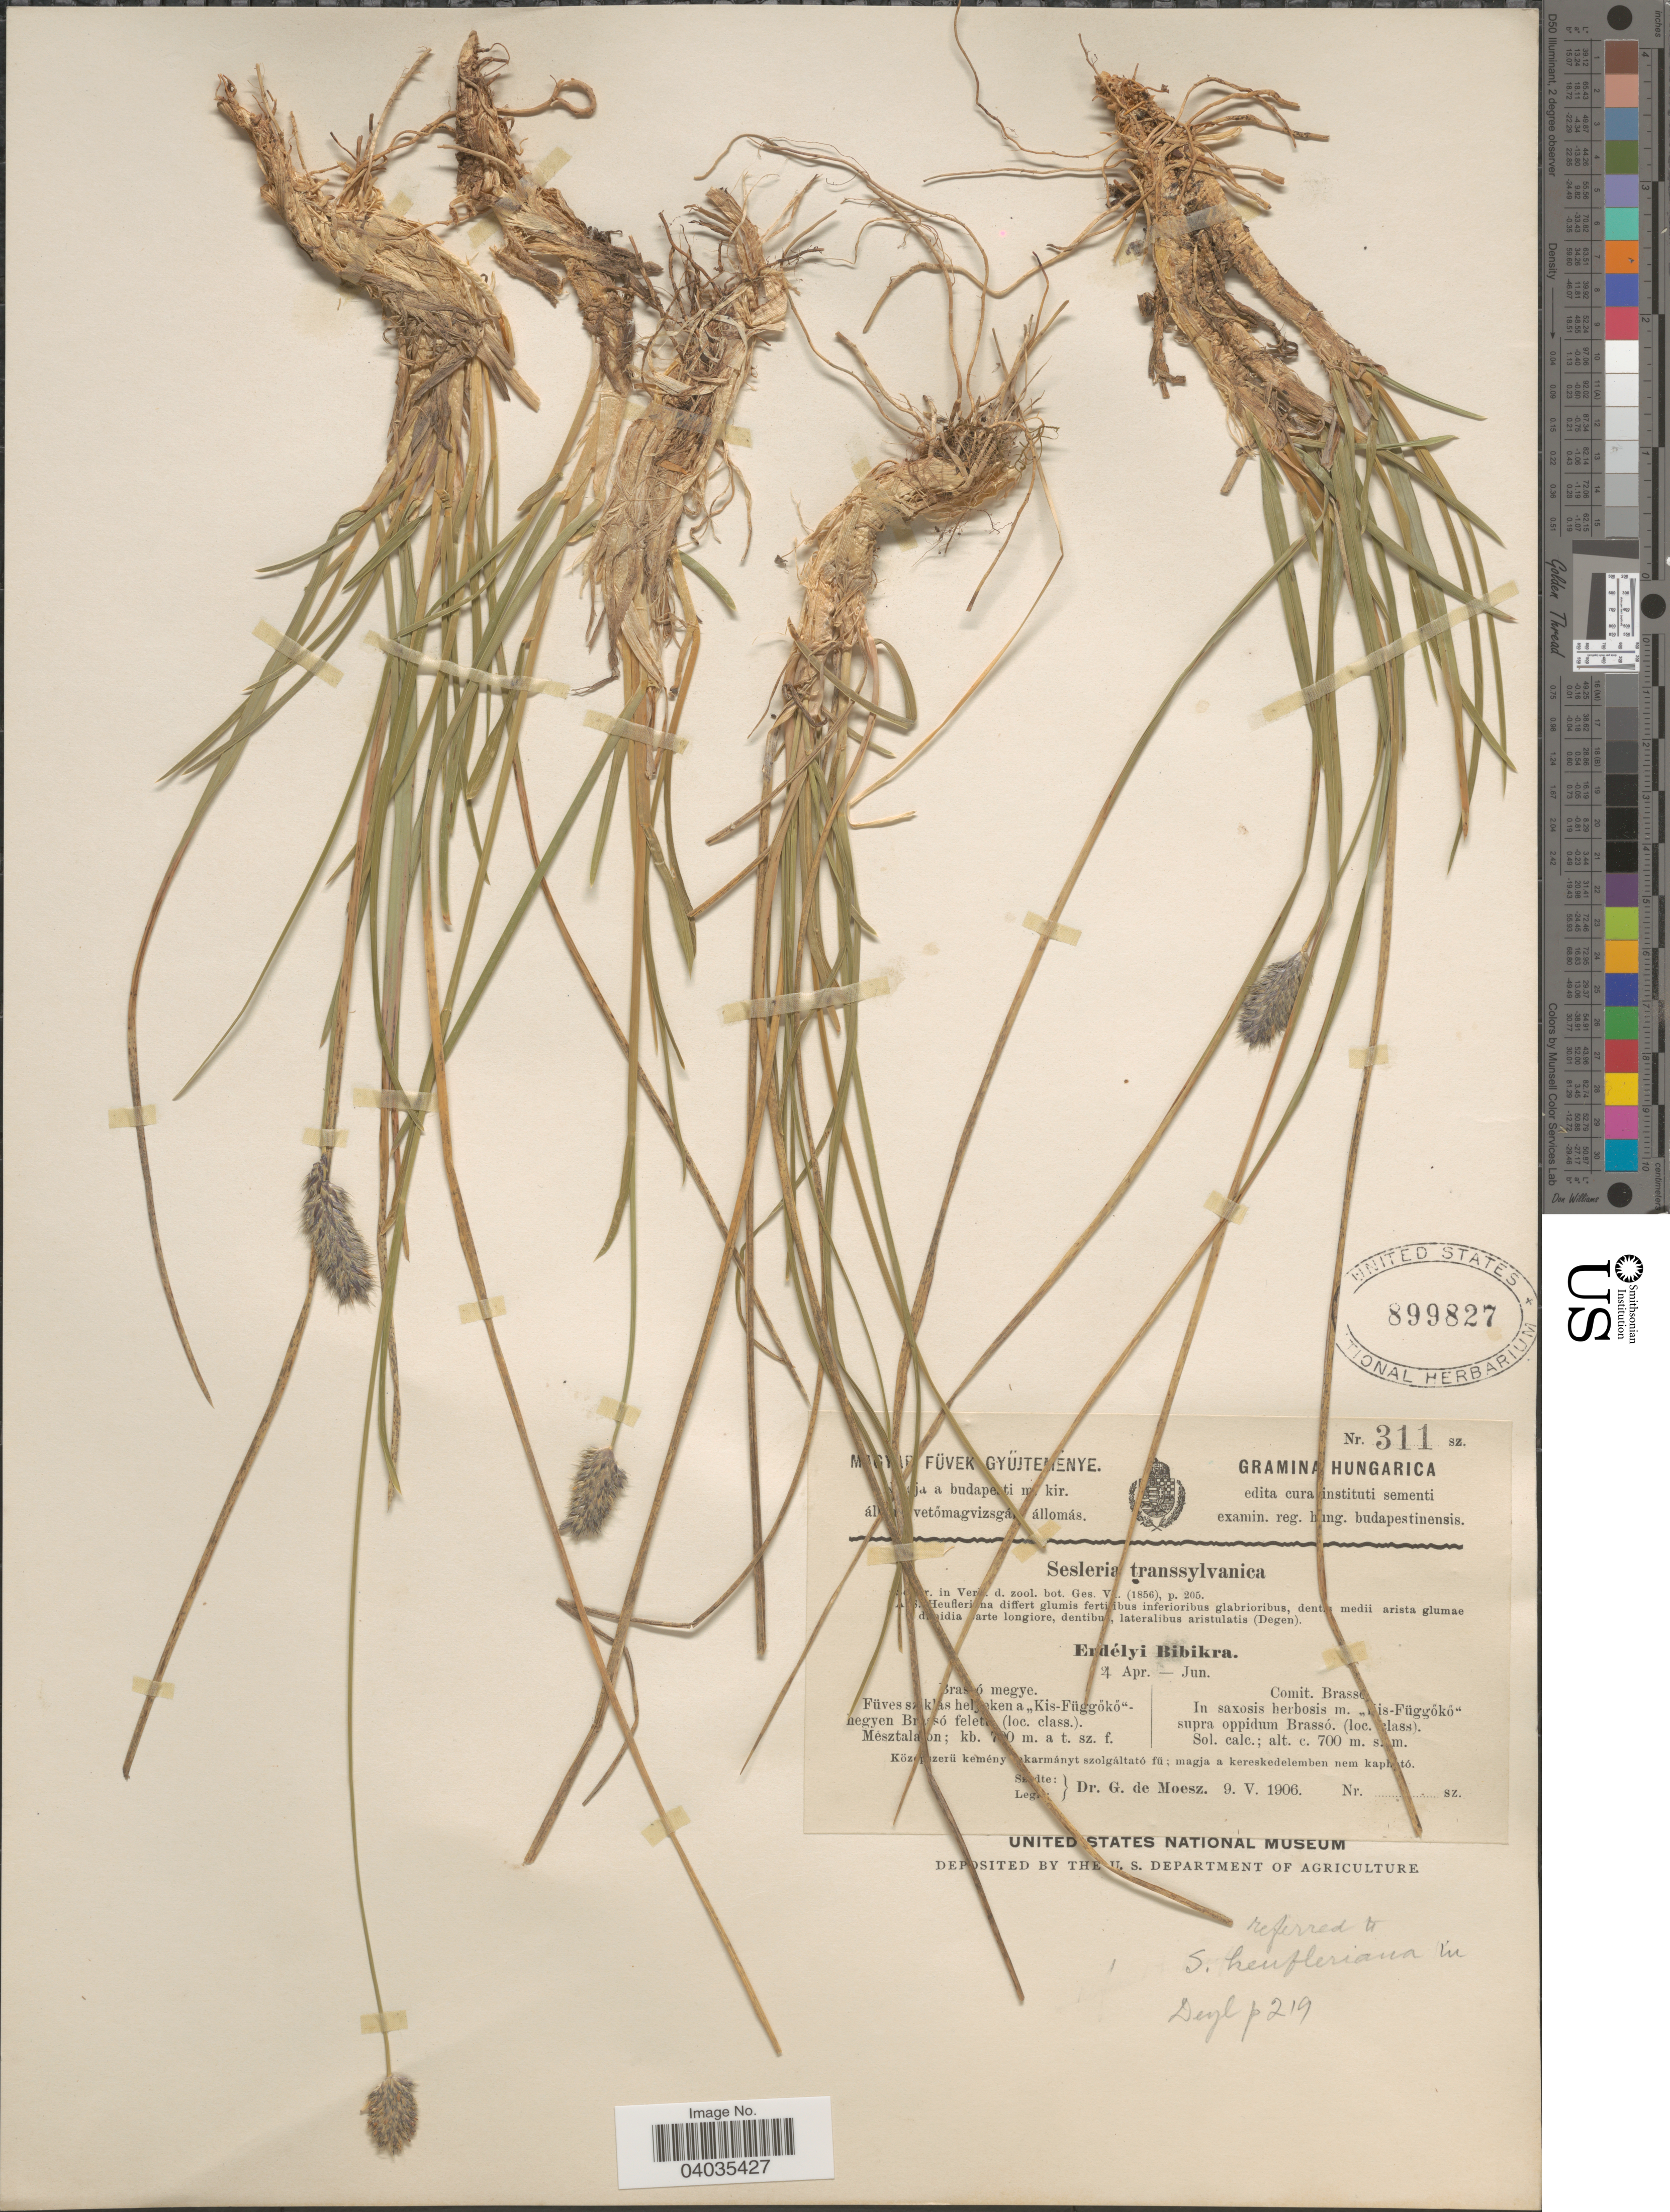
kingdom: Plantae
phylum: Tracheophyta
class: Liliopsida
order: Poales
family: Poaceae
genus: Sesleria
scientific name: Sesleria heufleriana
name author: Schur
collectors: G. Moesz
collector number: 311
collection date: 1906-05-09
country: Hungary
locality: Hungarica. Comit. Brasso. In saxosis herbosis m. "Kis-Függökö" supra oppidum Brassó.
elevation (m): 700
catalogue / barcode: US 899827